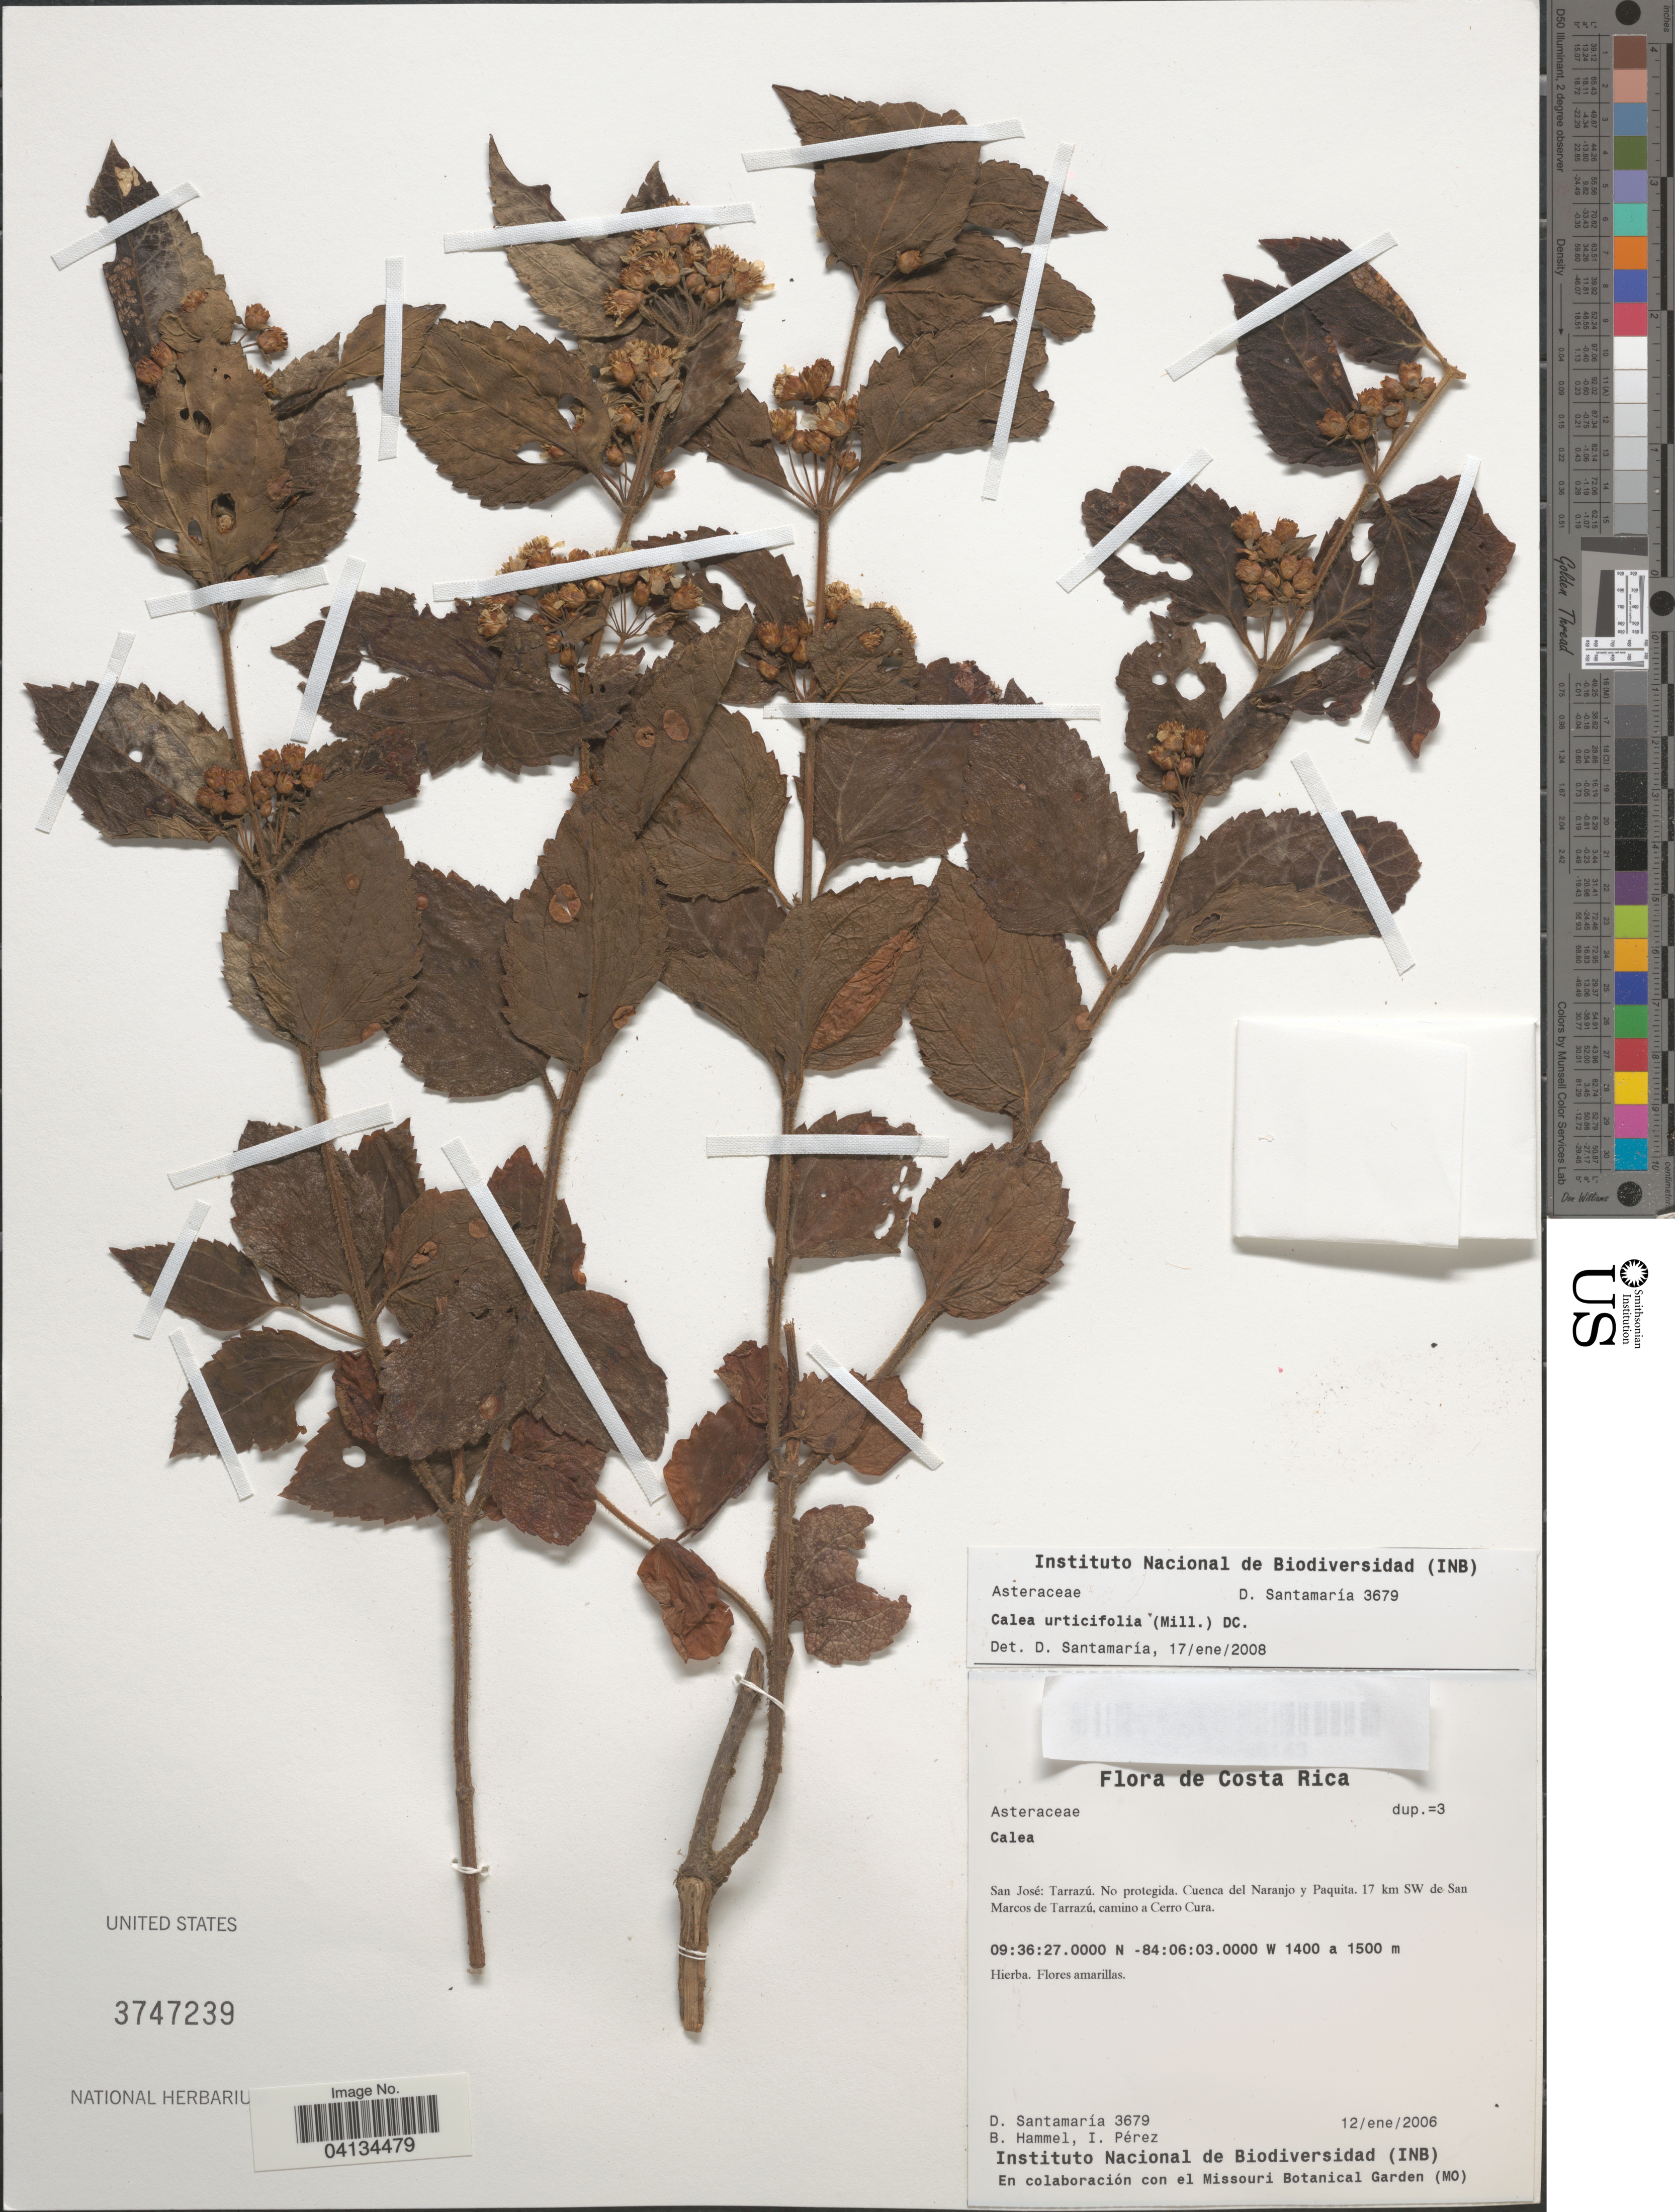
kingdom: Plantae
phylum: Tracheophyta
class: Magnoliopsida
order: Asterales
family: Asteraceae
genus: Calea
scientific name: Calea urticifolia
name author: (Mill.) DC.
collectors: D. Santamaria, B. Hammel & I. Pérez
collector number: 3679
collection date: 2006-01-12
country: Costa Rica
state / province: San José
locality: Tarrazú. No protegida. Cuenca del Naranjo y Paquita. 17 km SW de San Marcos de Tarrazú, camino a Cerro Cura.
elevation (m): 1400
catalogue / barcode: US 3747239